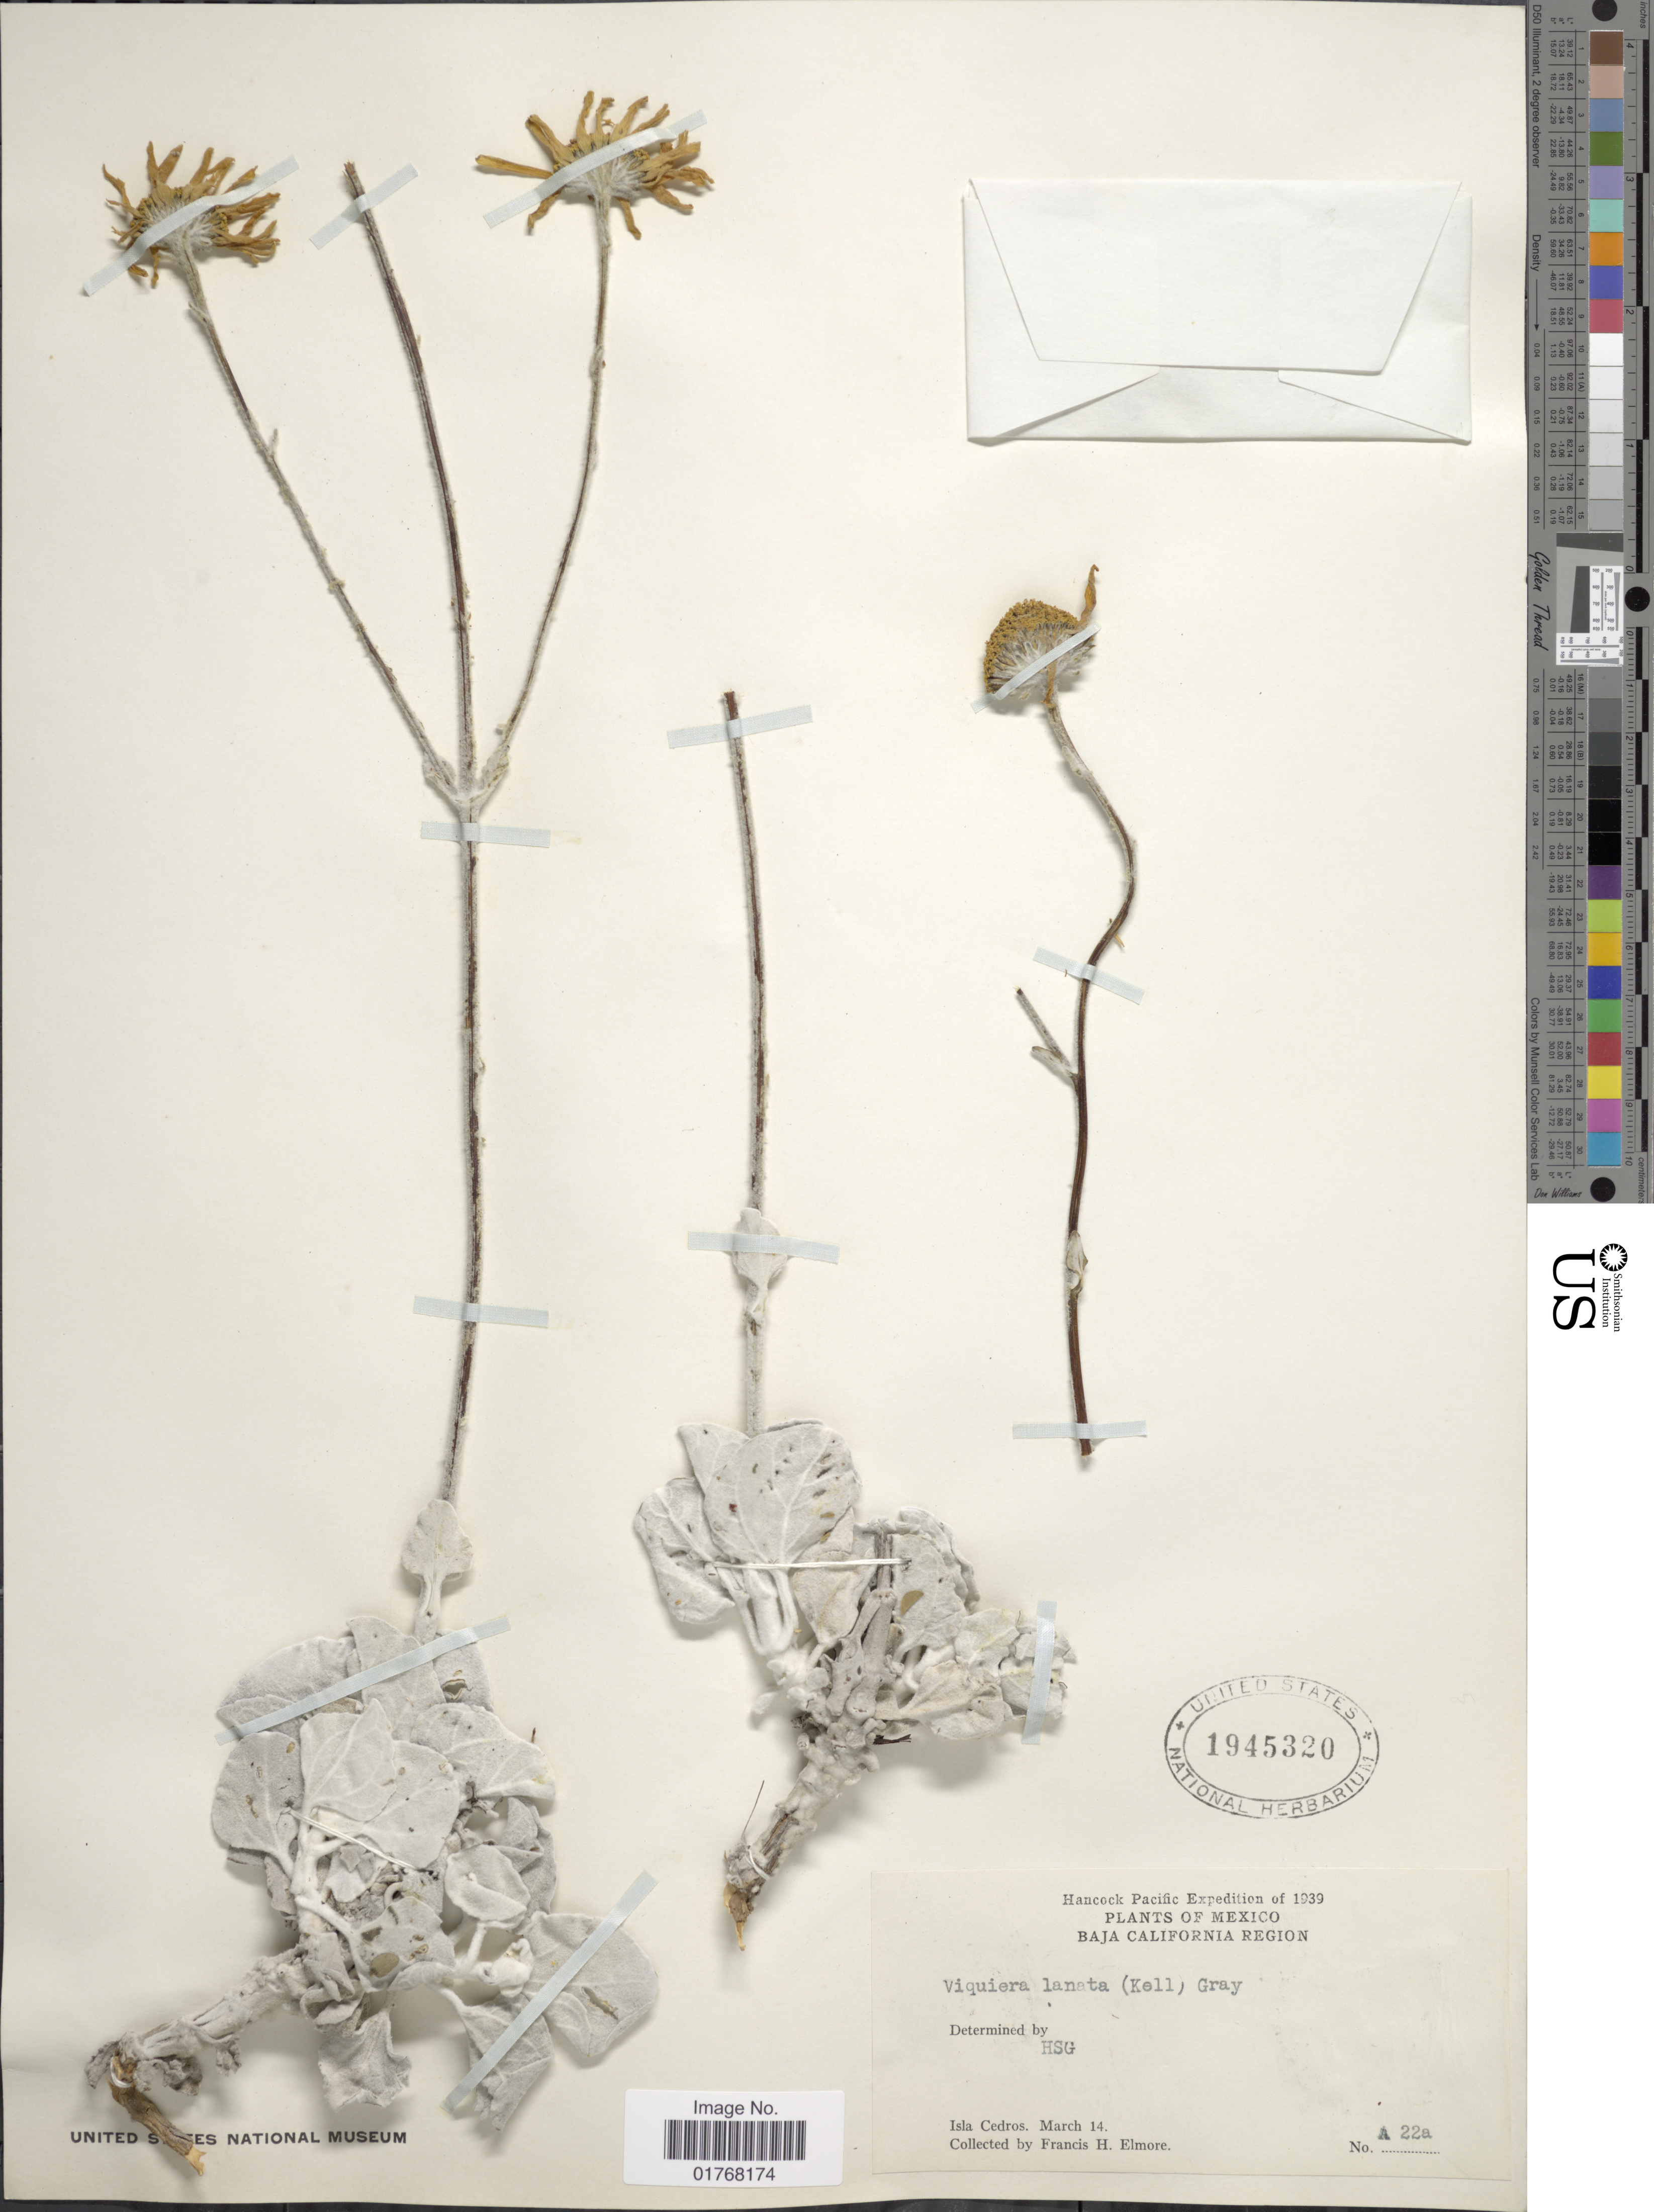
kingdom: Plantae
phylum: Tracheophyta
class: Magnoliopsida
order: Asterales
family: Asteraceae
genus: Viguiera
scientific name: Viguiera lanata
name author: (Kellogg) A. Gray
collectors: F. H. Elmore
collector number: A 22a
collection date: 1939-03-14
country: Mexico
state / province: Baja California Sur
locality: Baja California Region, Isla Cedros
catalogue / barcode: US 1945320